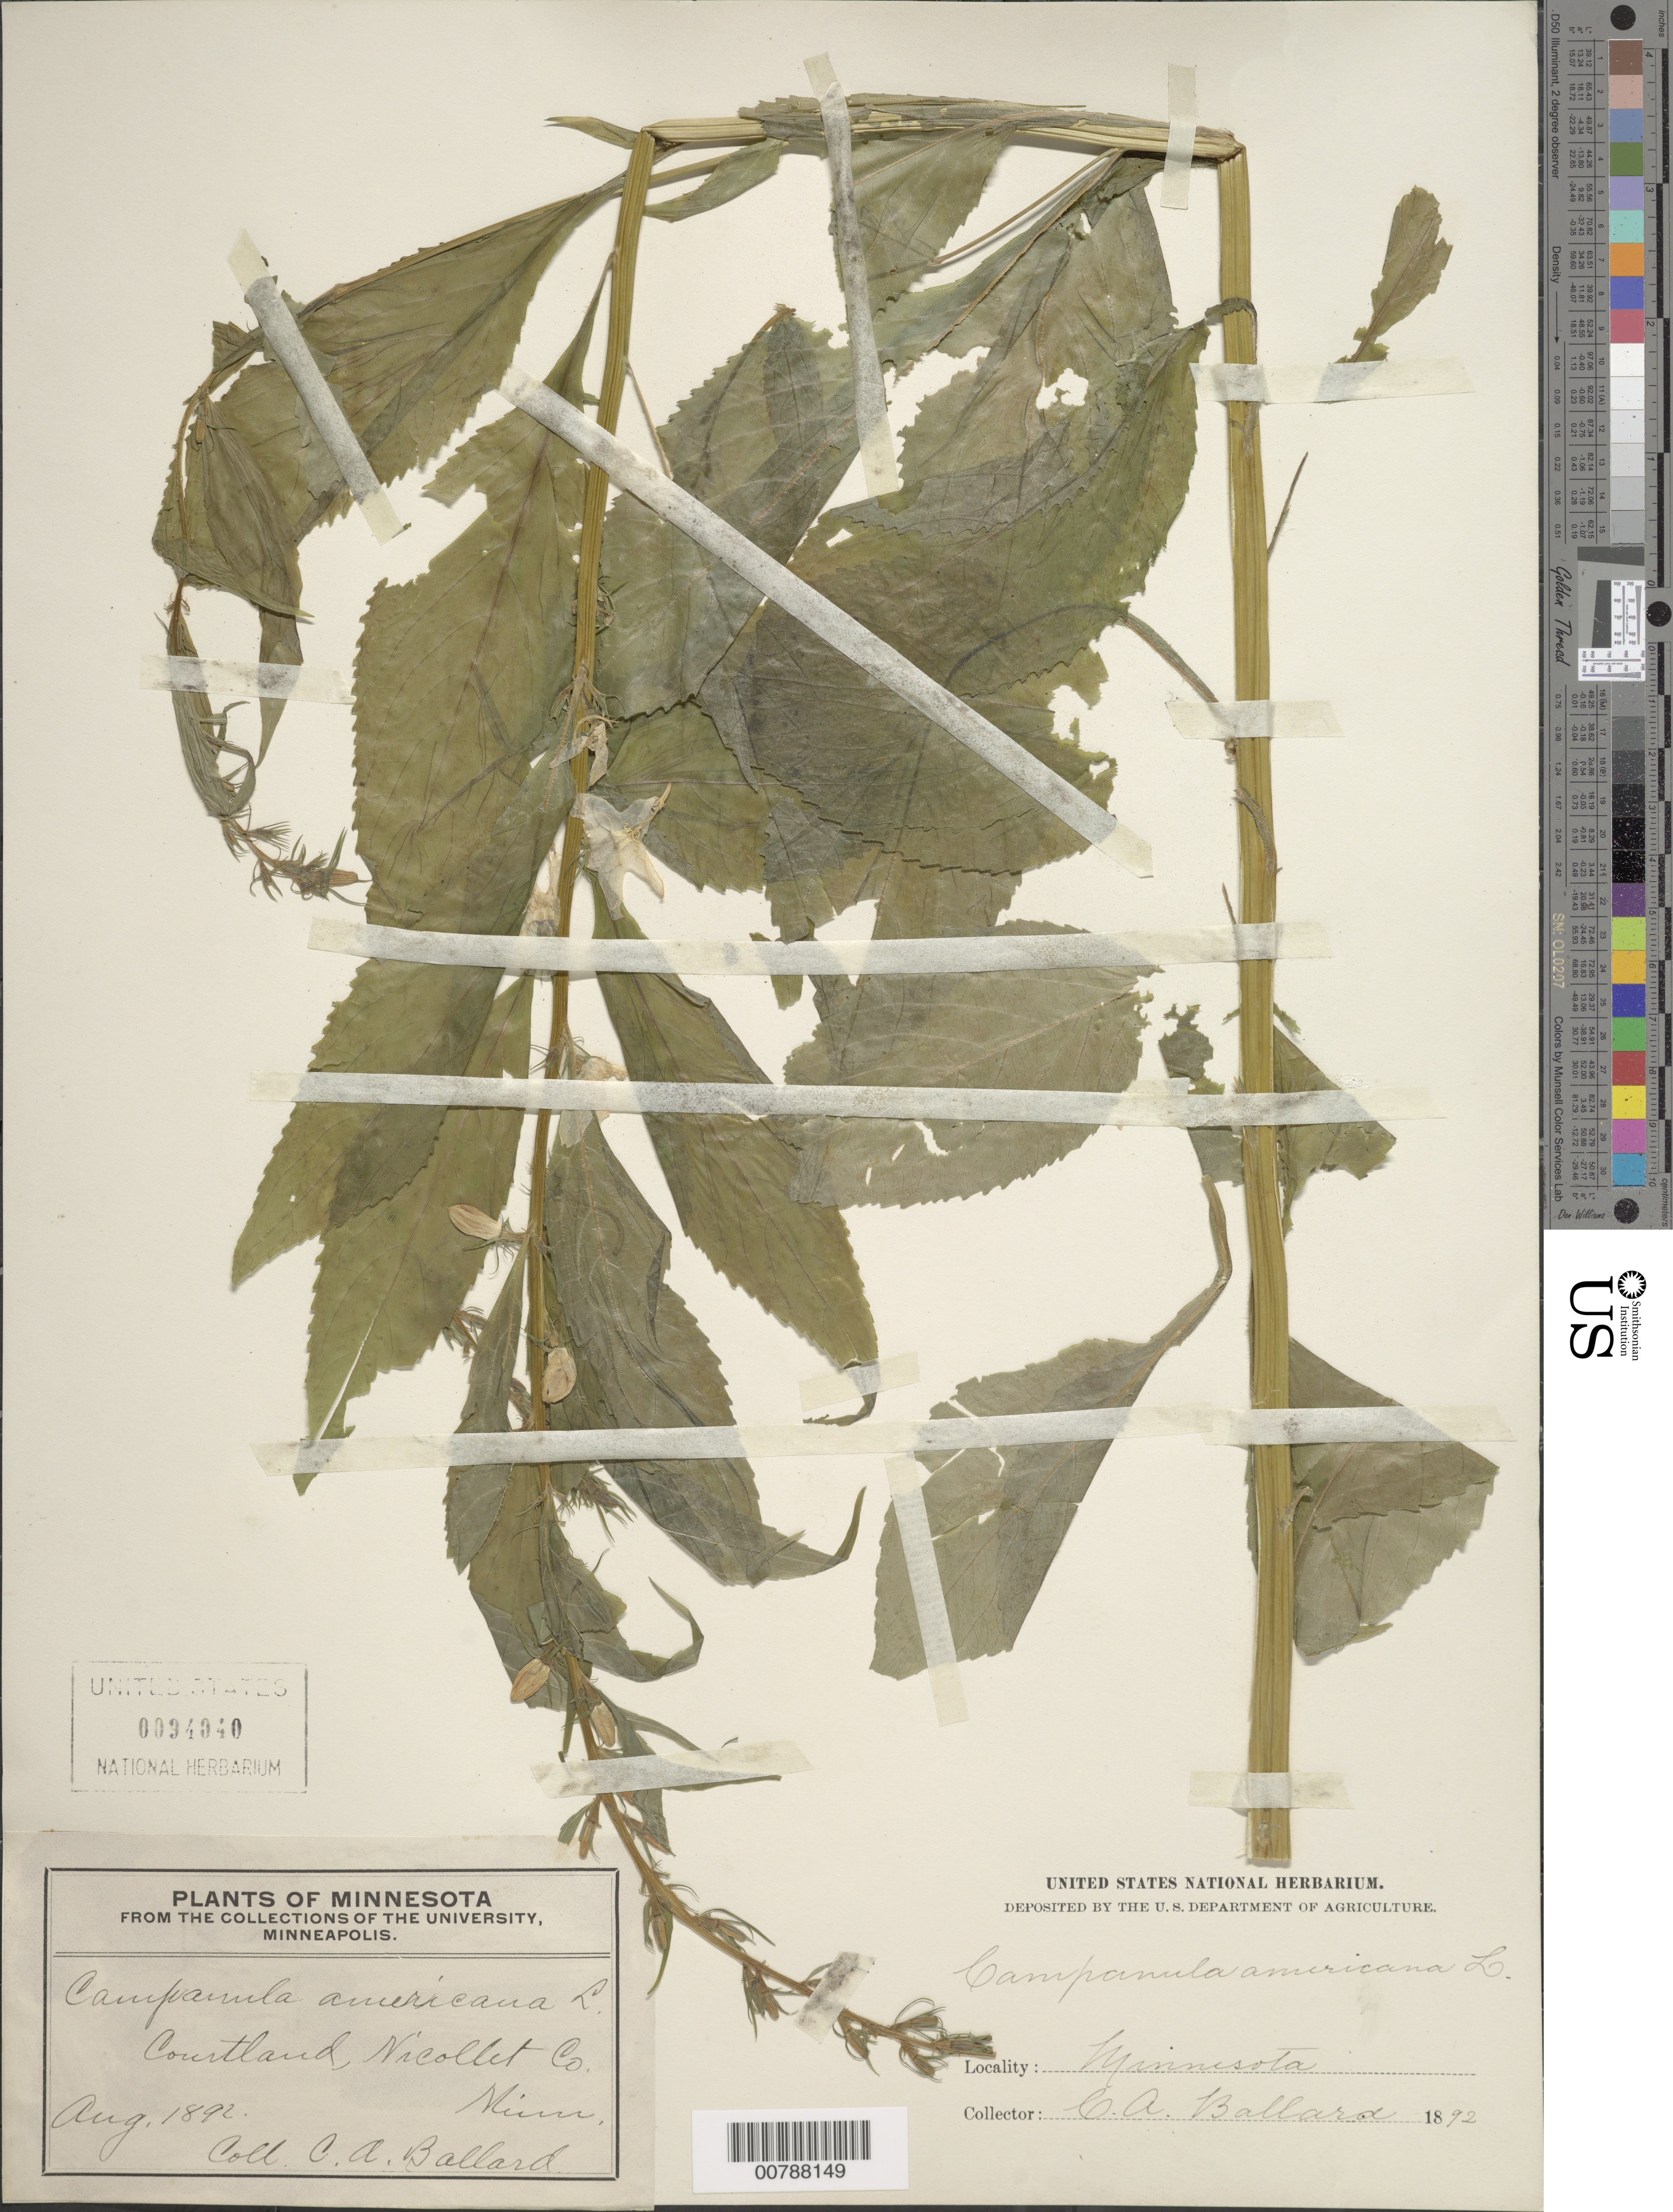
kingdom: Plantae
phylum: Tracheophyta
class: Magnoliopsida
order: Asterales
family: Campanulaceae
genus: Campanula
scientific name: Campanula americana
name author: L.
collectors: C. A. Ballard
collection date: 1892-08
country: United States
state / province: Minnesota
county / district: Nicollet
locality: Courtland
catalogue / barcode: US 94040